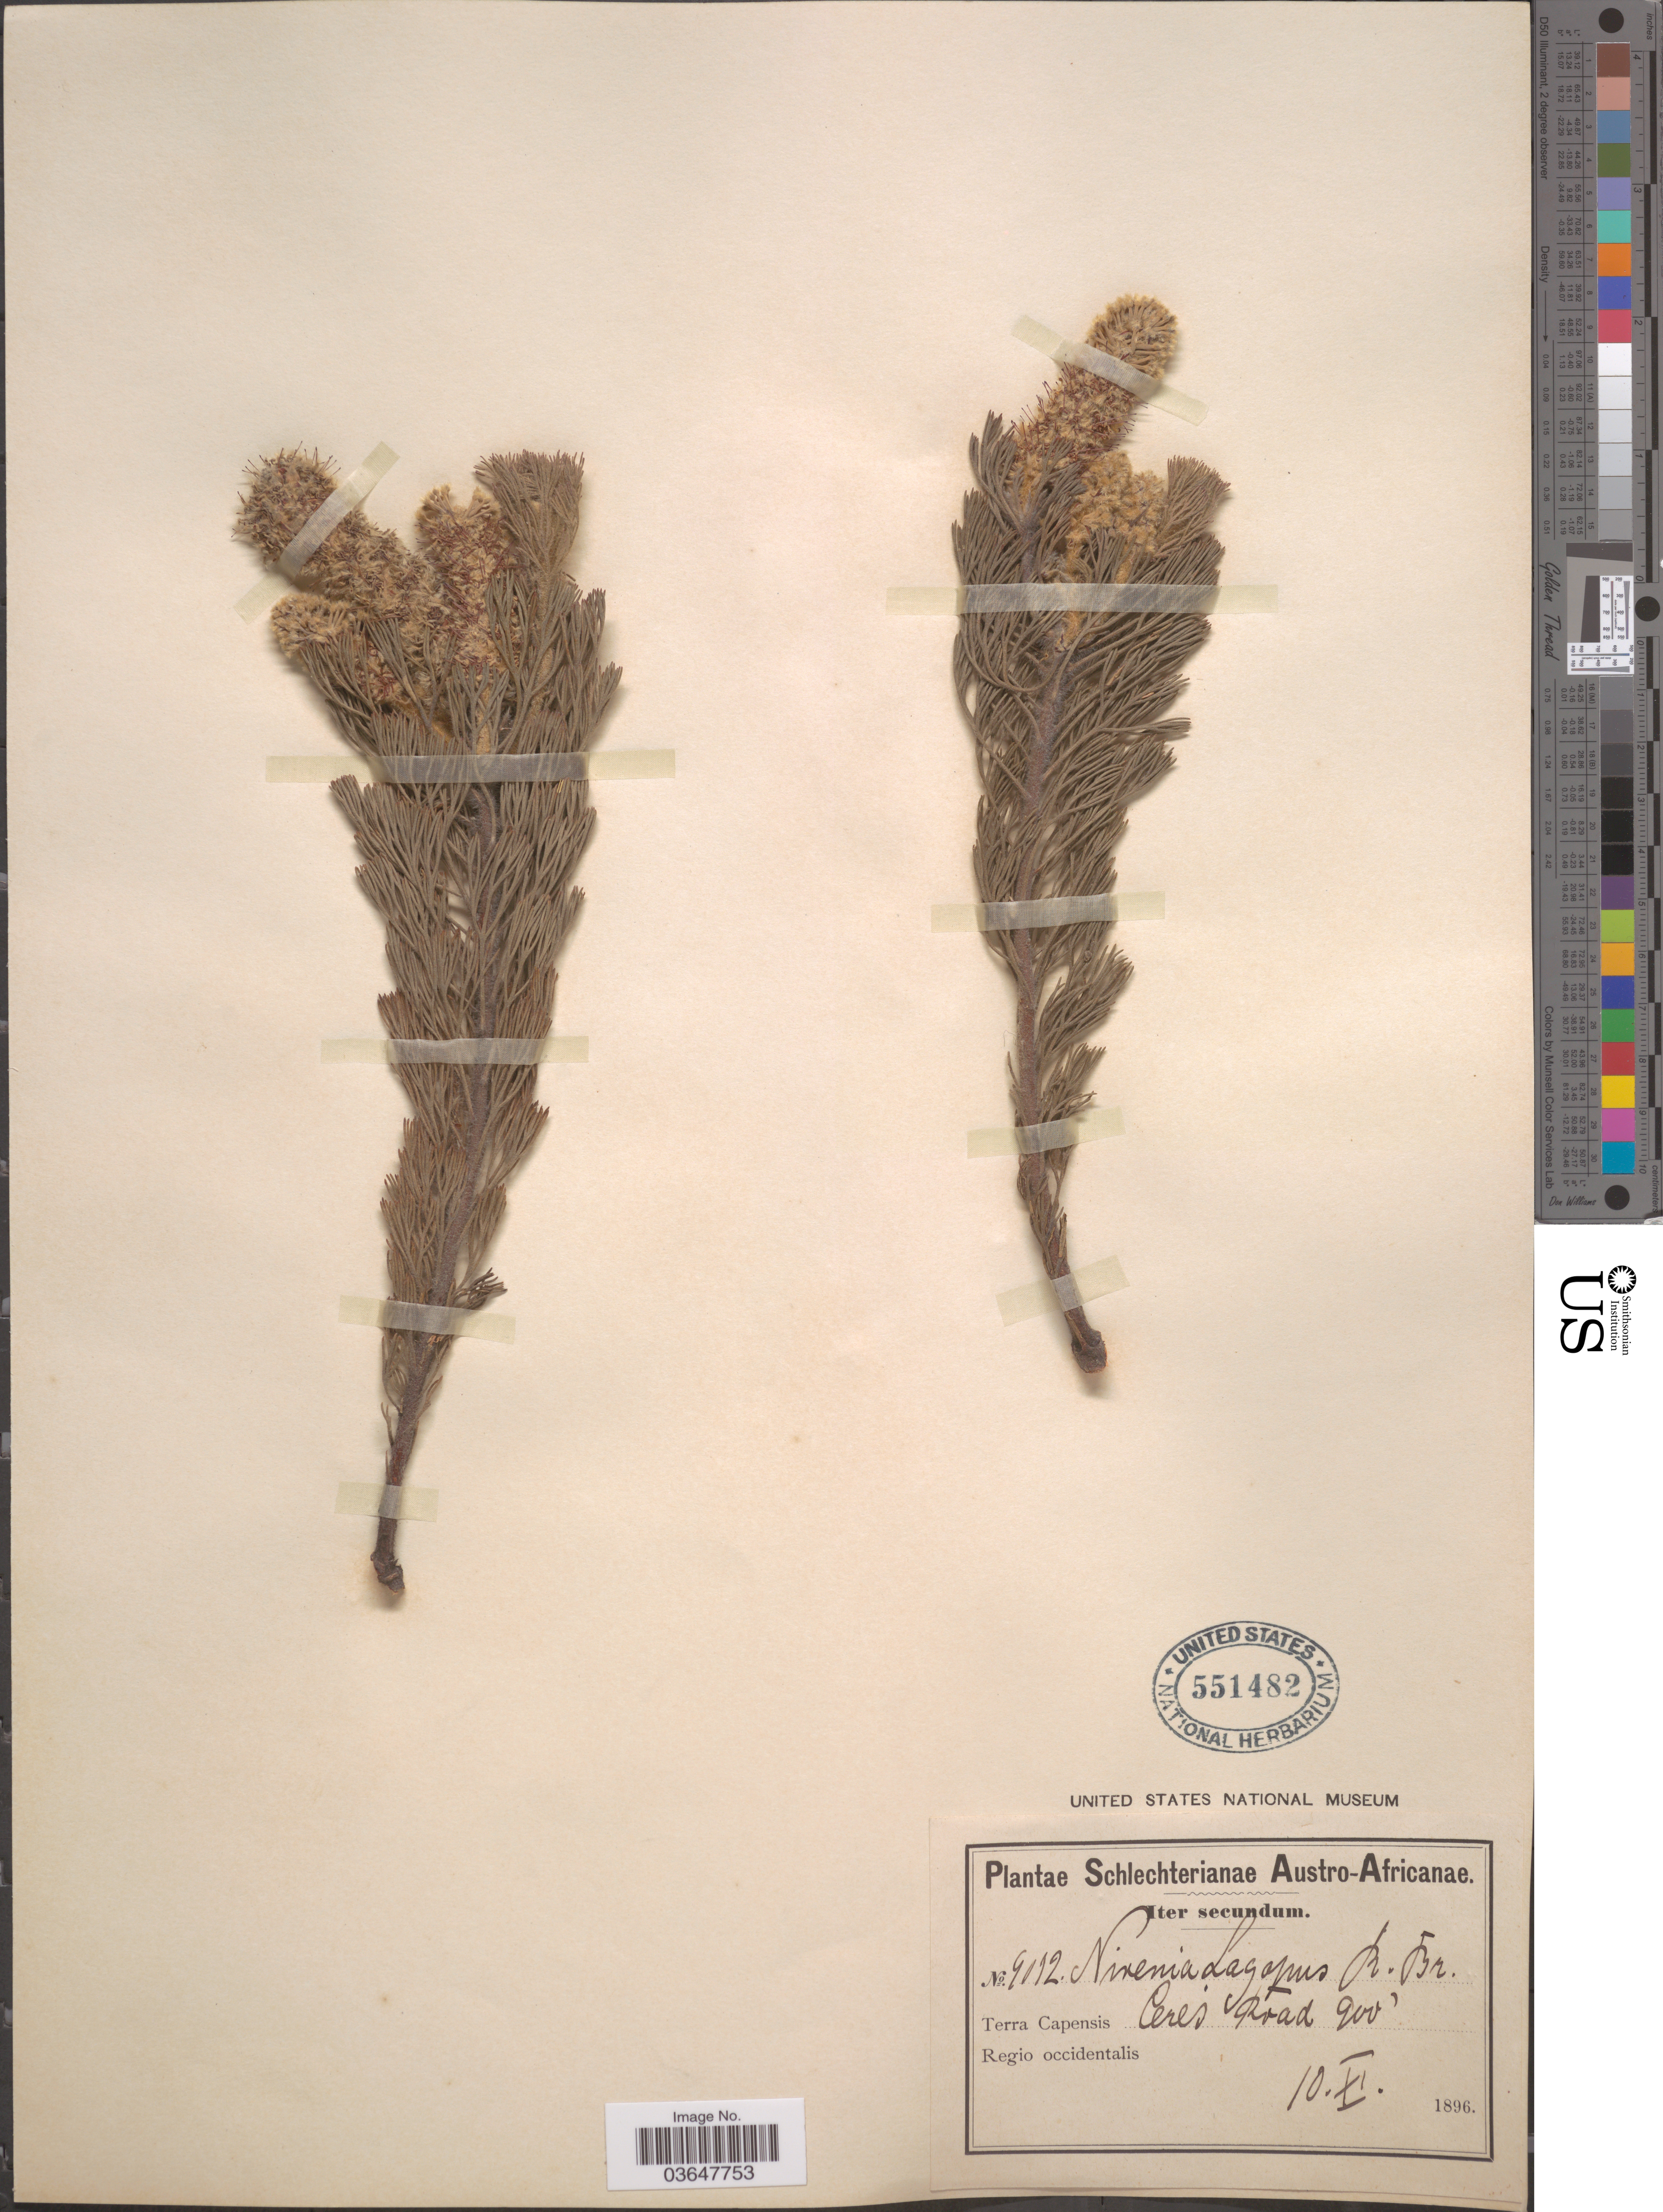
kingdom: Plantae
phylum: Tracheophyta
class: Magnoliopsida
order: Proteales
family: Proteaceae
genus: Paranomus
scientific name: Paranomus lagopus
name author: (R. Br.) Kuntze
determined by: Strong, Mark T., (BOT), Smithsonian Institution - National Museum of Natural History (UNITED STATES)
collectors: Schlechter, --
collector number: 9012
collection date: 1896-11-10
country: South Africa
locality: Austro-Africanae. Terra Capensis, Peres Road. Regio occidentalis.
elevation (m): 274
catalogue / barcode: US 551482